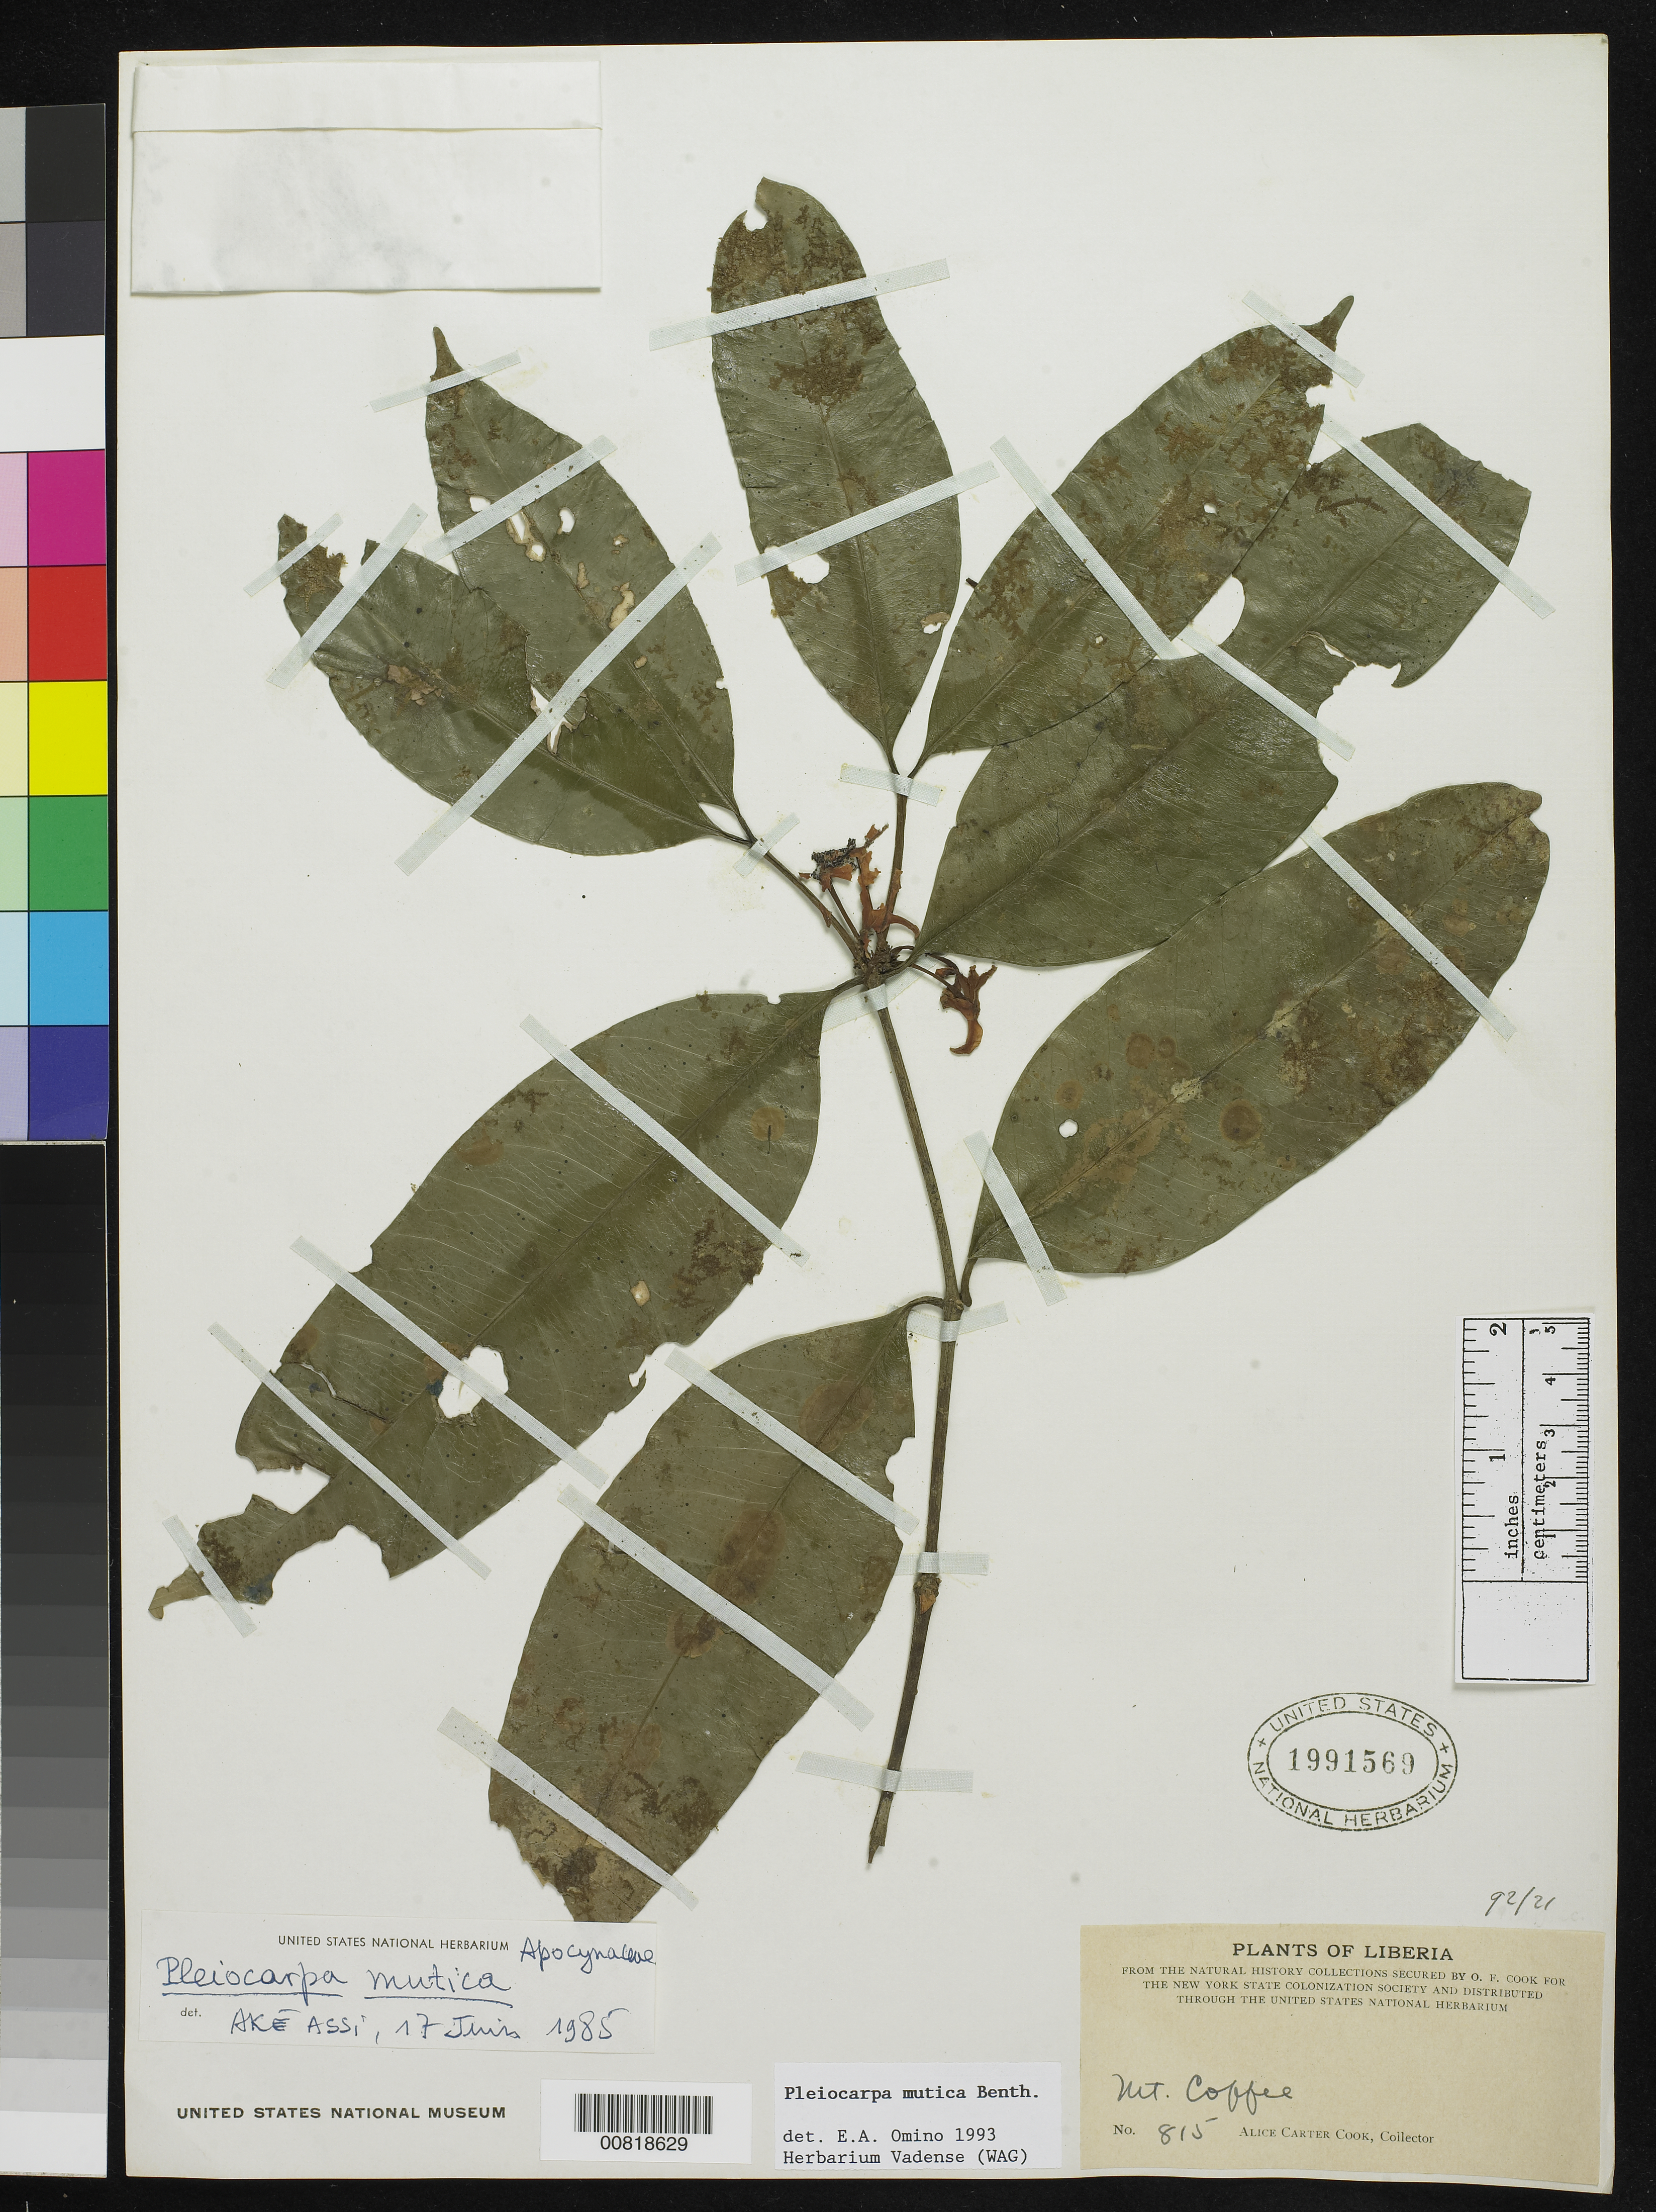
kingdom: Plantae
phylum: Tracheophyta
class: Magnoliopsida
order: Gentianales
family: Apocynaceae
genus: Pleiocarpa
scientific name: Pleiocarpa mutica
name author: Benth.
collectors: Alice C. Cook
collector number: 815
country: Liberia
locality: Mt. Coffee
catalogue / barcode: US 1991569